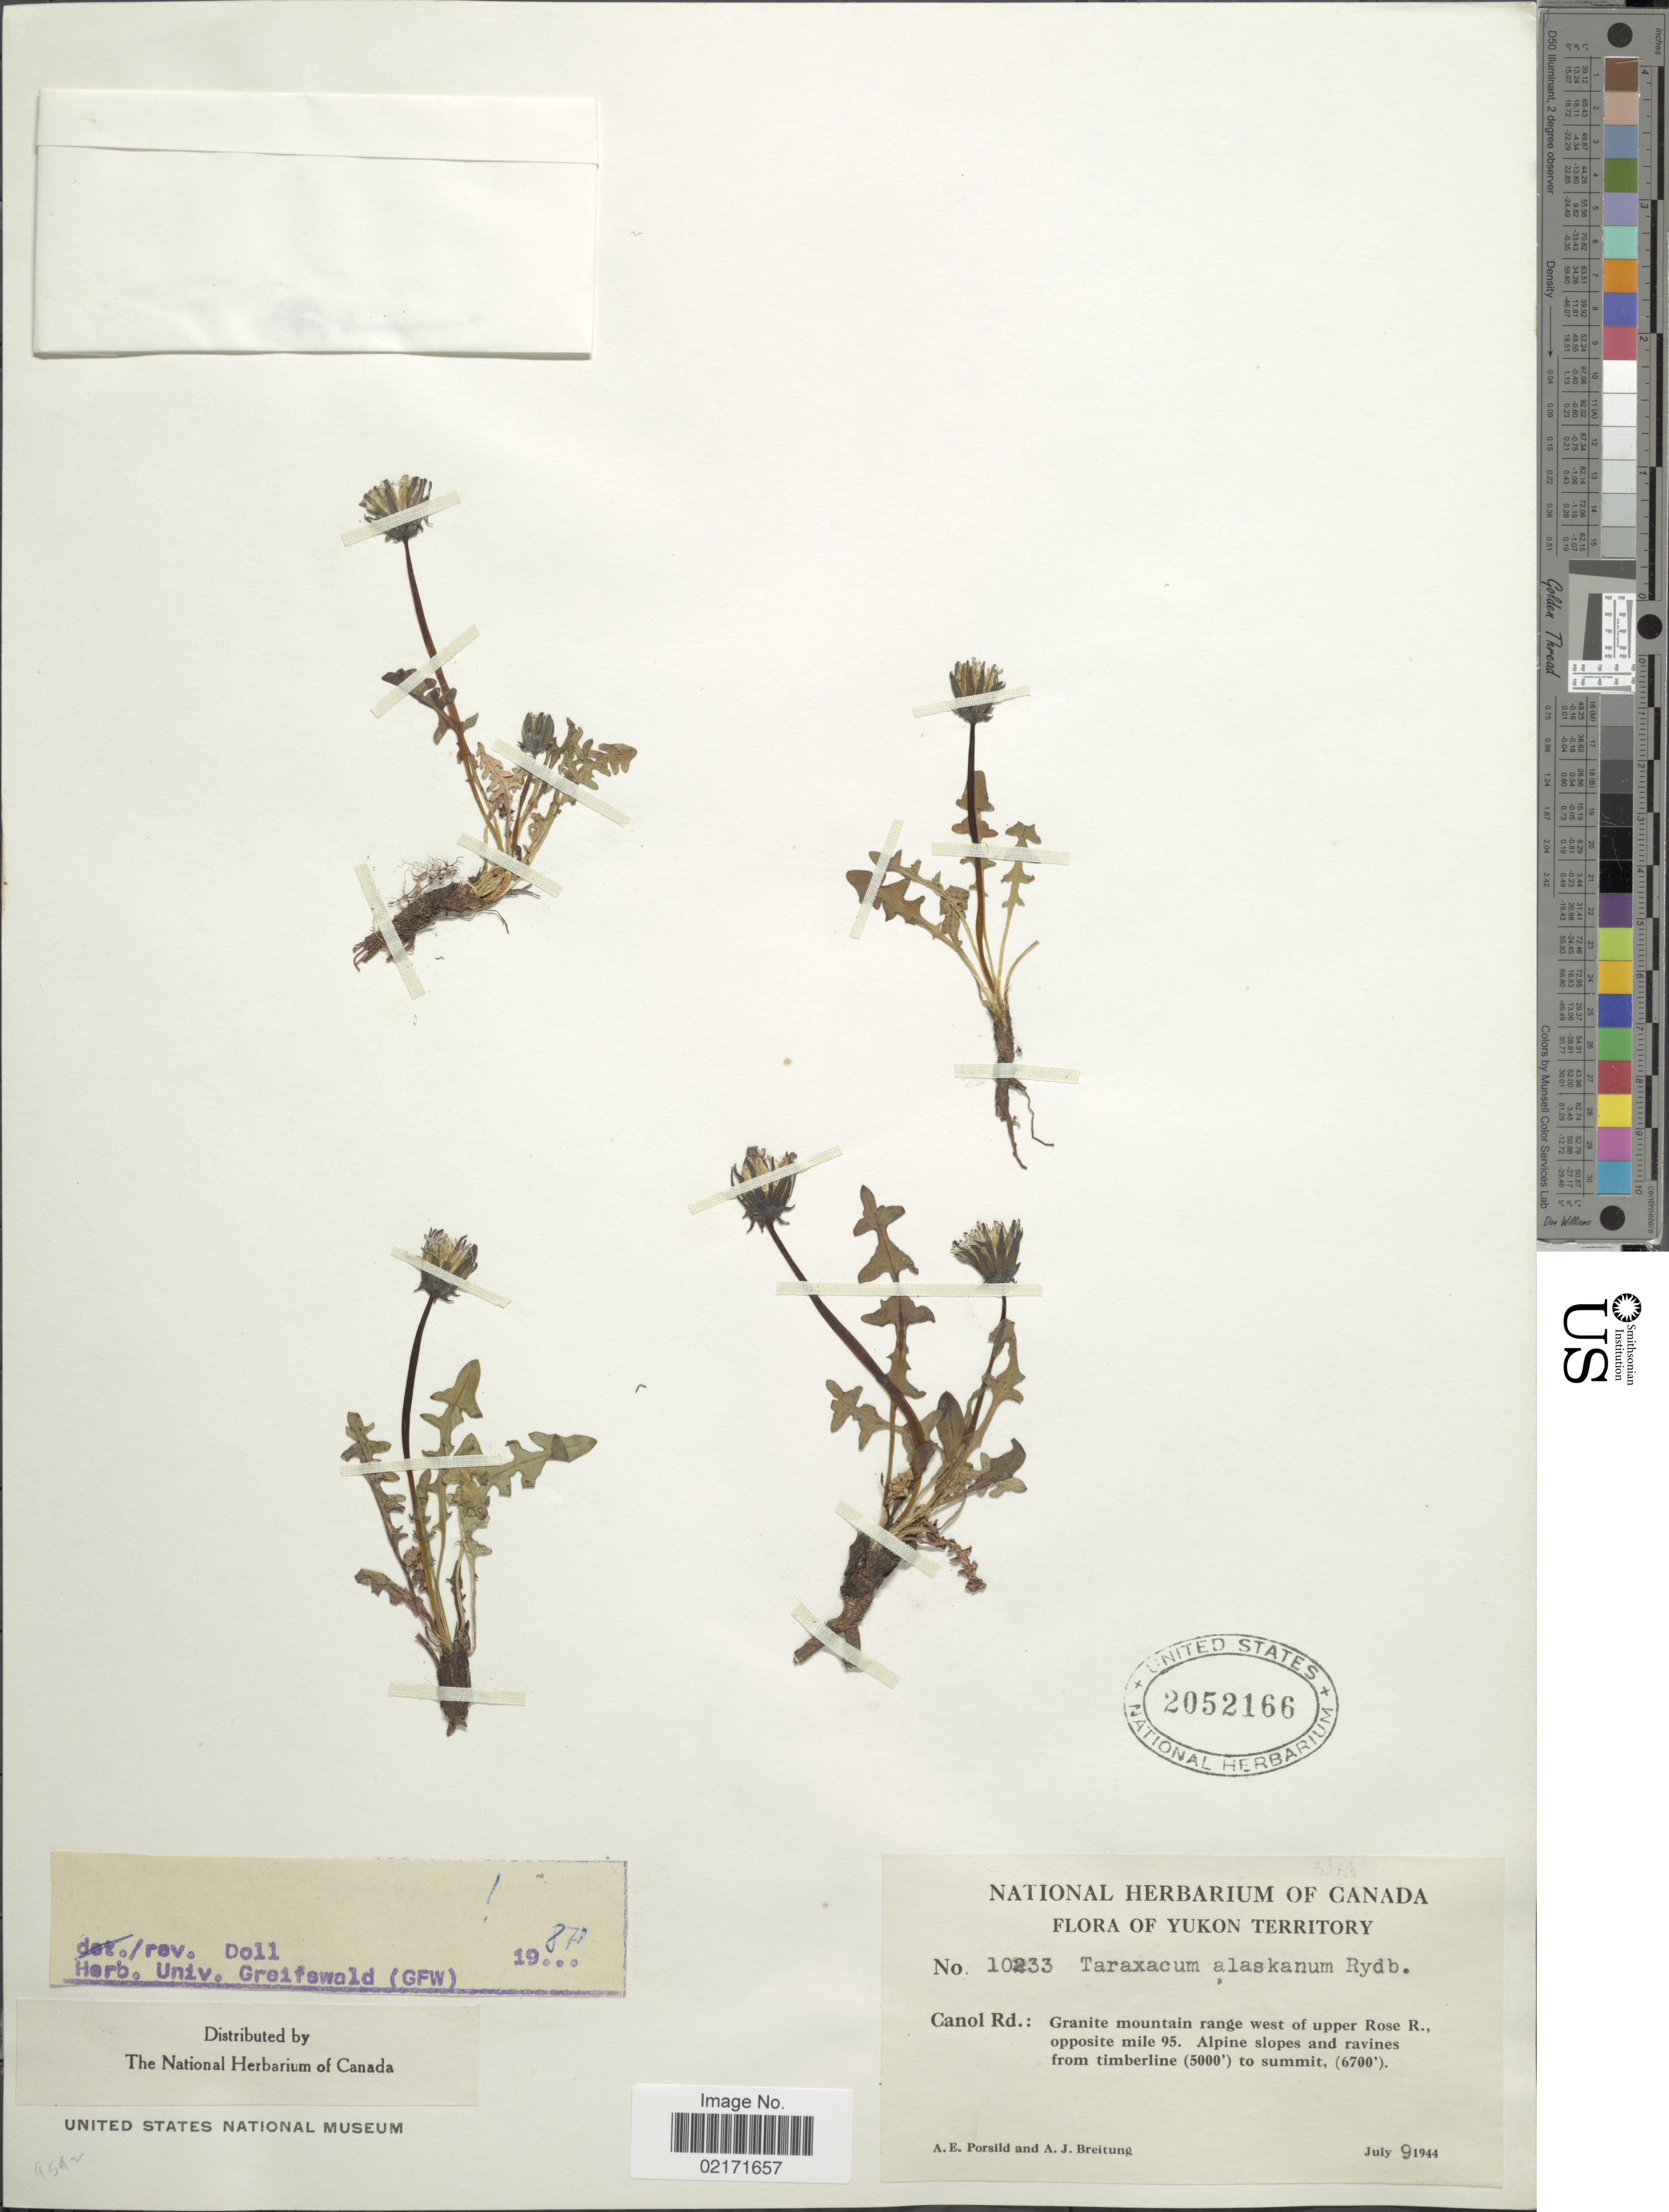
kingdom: Plantae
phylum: Tracheophyta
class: Magnoliopsida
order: Asterales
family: Asteraceae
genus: Taraxacum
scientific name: Taraxacum alaskanum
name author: Rydb.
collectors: A. E. Porsild & A. Breitung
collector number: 10233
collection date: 1944-07-09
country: Canada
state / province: Yukon Territory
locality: Yukon Territory. Canol Rd.: Granite mountain range west of upper Rose R., opposite mile 95. Alpine slopes and ravines from timberline to summit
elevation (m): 1524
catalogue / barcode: US 2052166